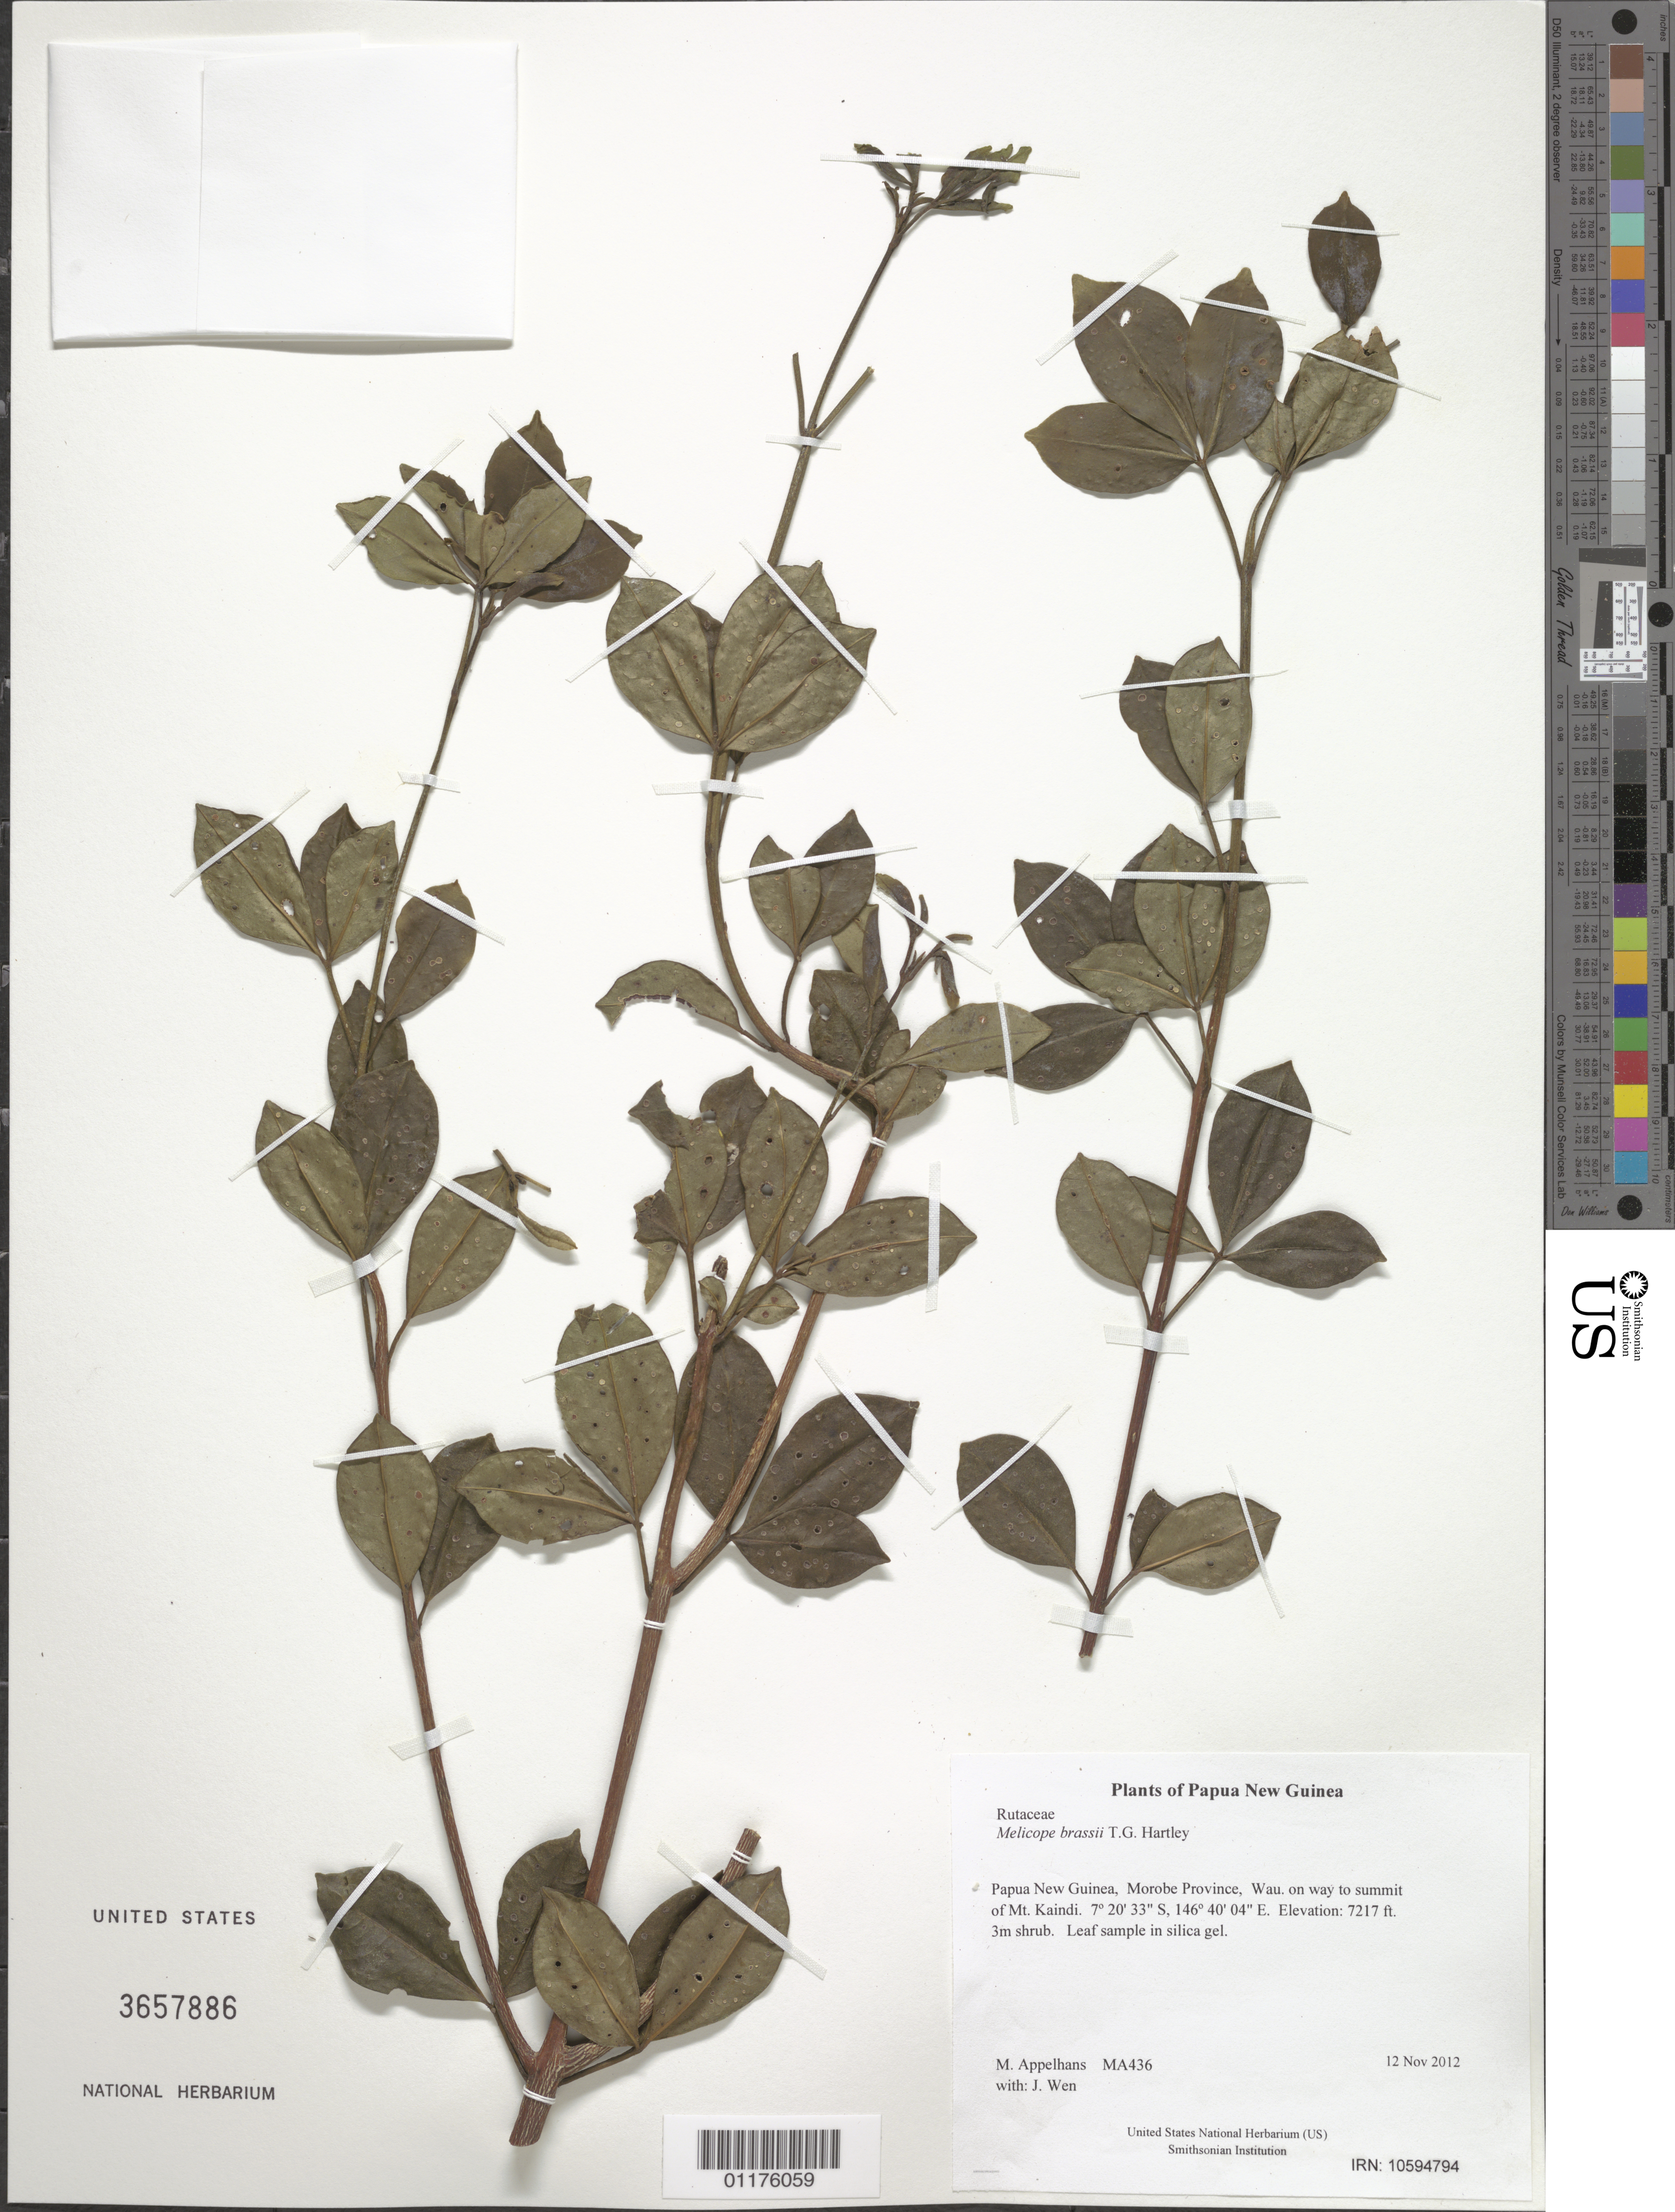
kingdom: Plantae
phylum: Tracheophyta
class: Magnoliopsida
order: Sapindales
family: Rutaceae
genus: Melicope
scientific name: Melicope brassii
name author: T.G. Hartley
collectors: J. Wen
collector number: MA436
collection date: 2012-11-12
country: Papua New Guinea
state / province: Morobe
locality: Wau. on way to summit of Mt. Kaindi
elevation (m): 2200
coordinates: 7 20.556 S, 146 40.070 E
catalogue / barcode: US 3657886